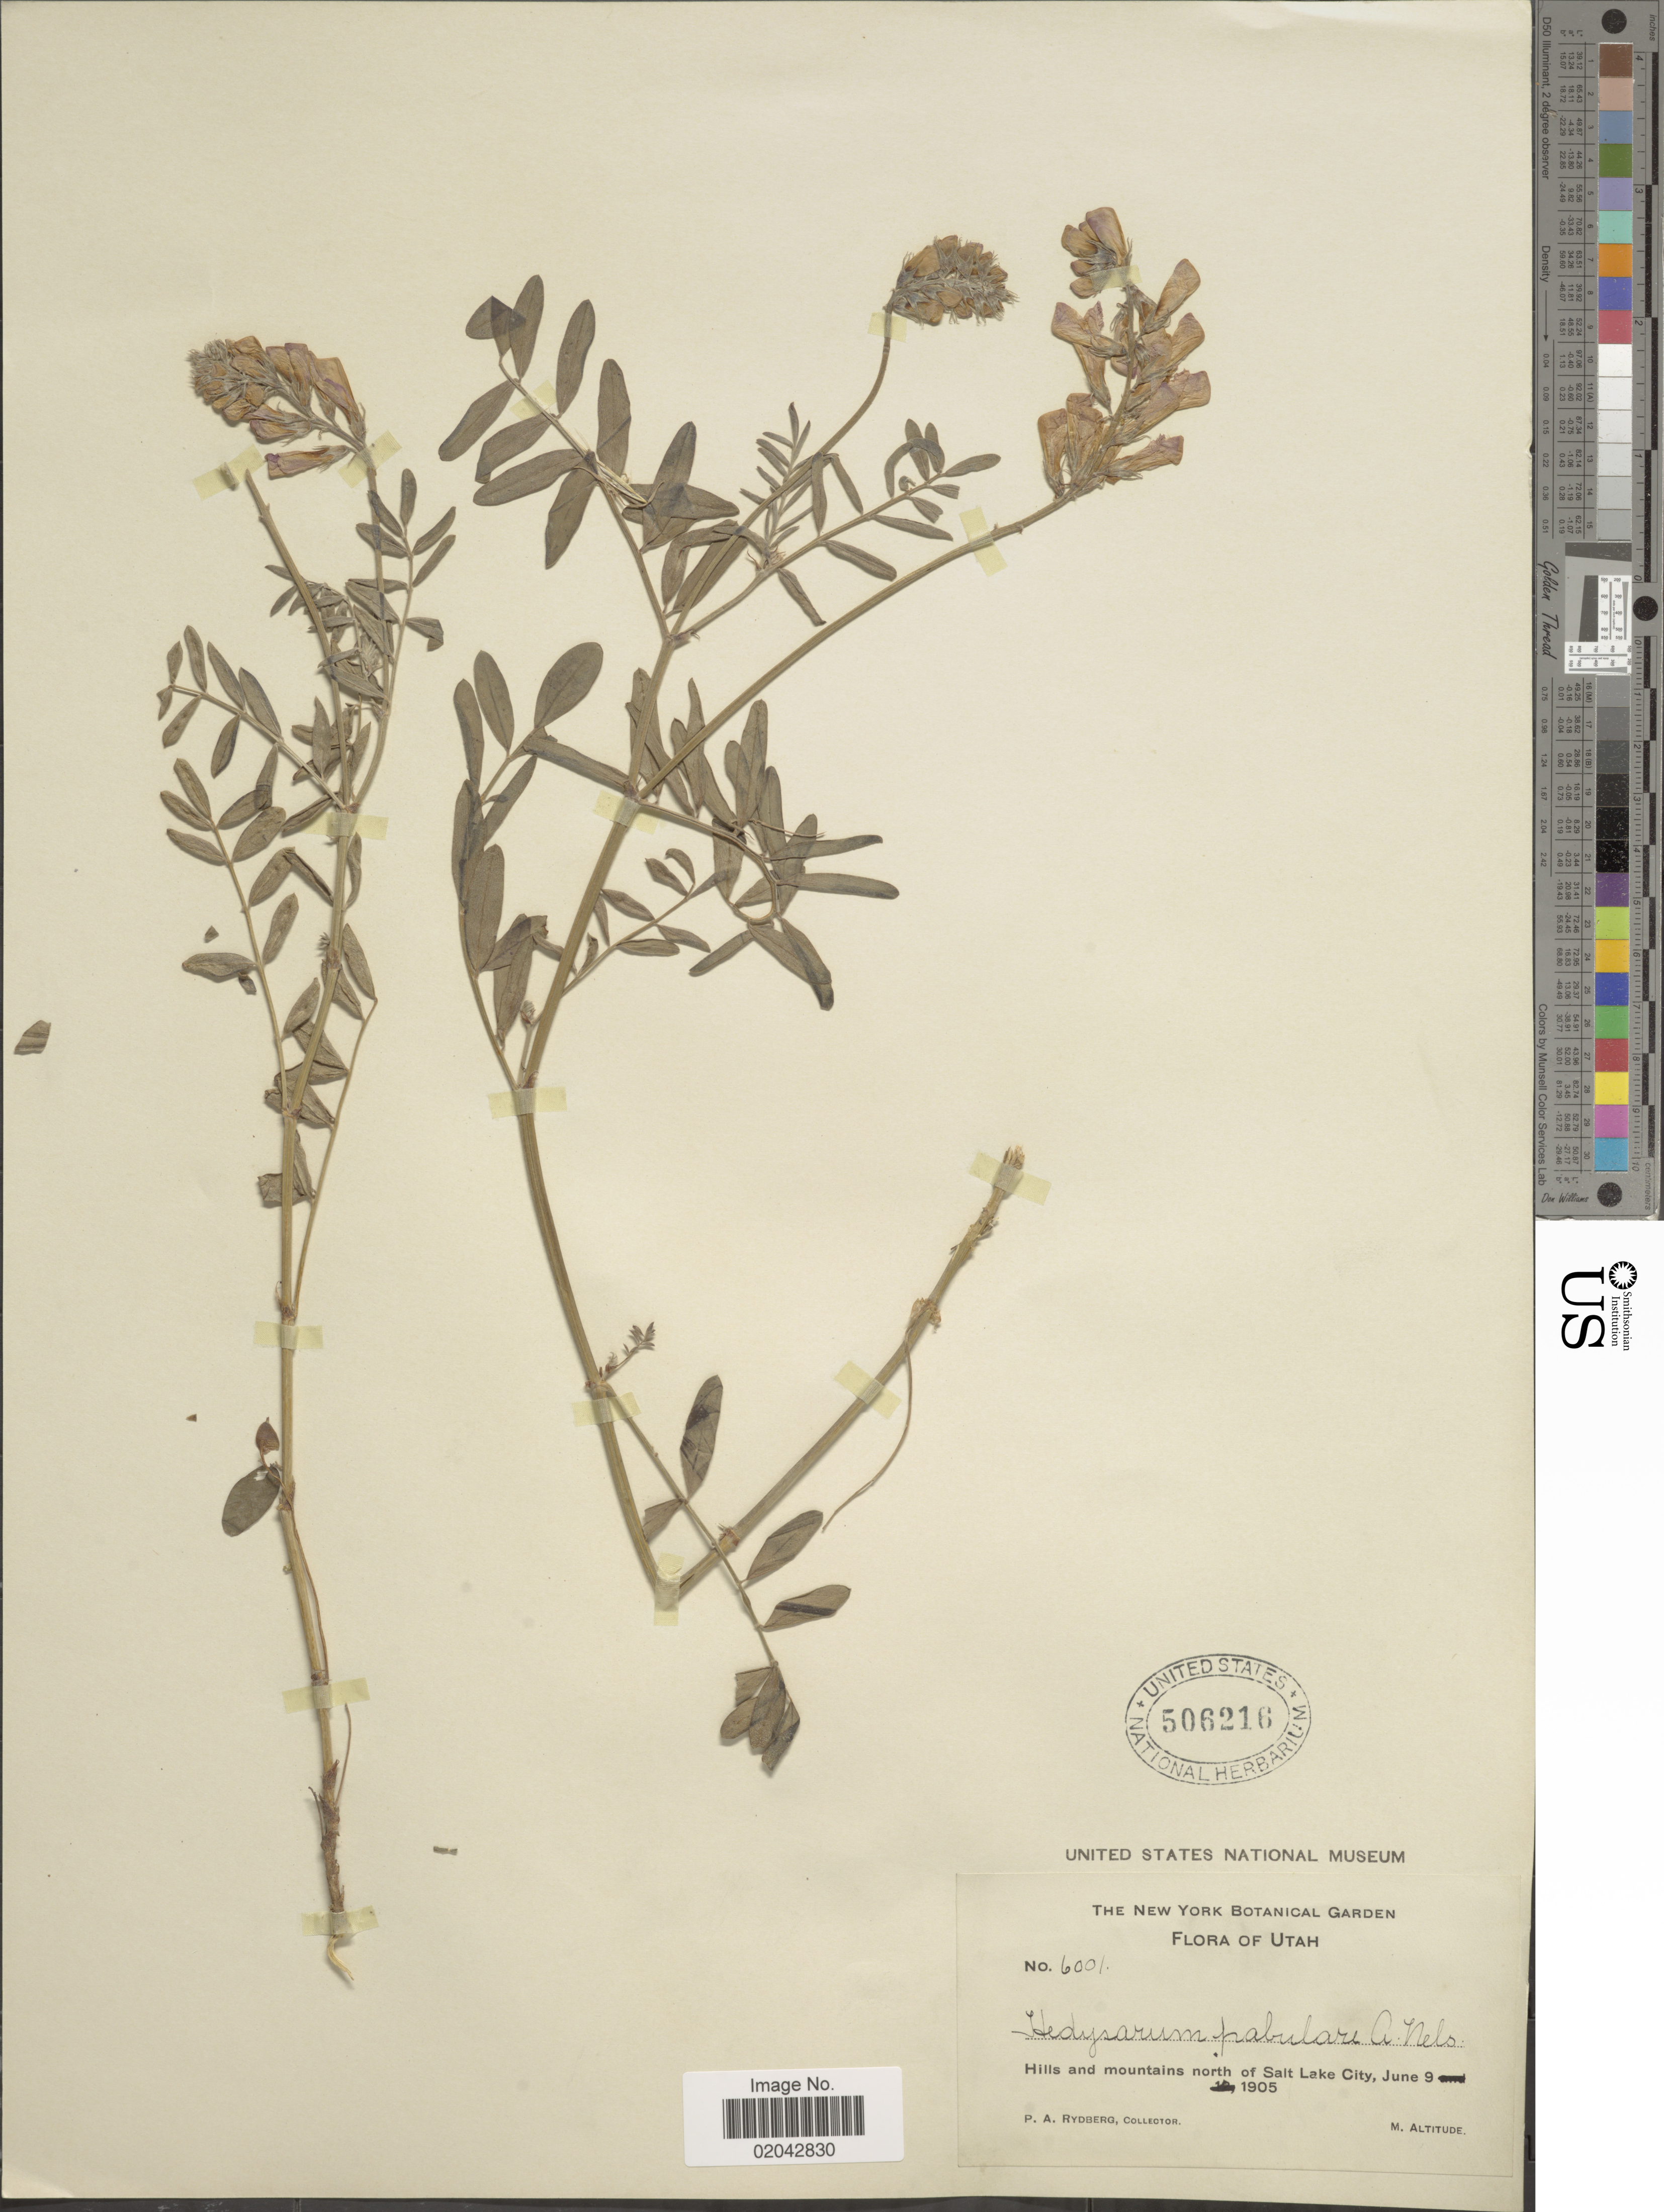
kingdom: Plantae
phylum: Tracheophyta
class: Magnoliopsida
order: Fabales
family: Fabaceae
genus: Hedysarum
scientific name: Hedysarum pabulare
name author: A. Nelson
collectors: P. A. Rydberg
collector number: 6001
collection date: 1905-06-09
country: United States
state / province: Utah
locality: Hills and mountains north of Salt Lake City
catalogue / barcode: US 506216